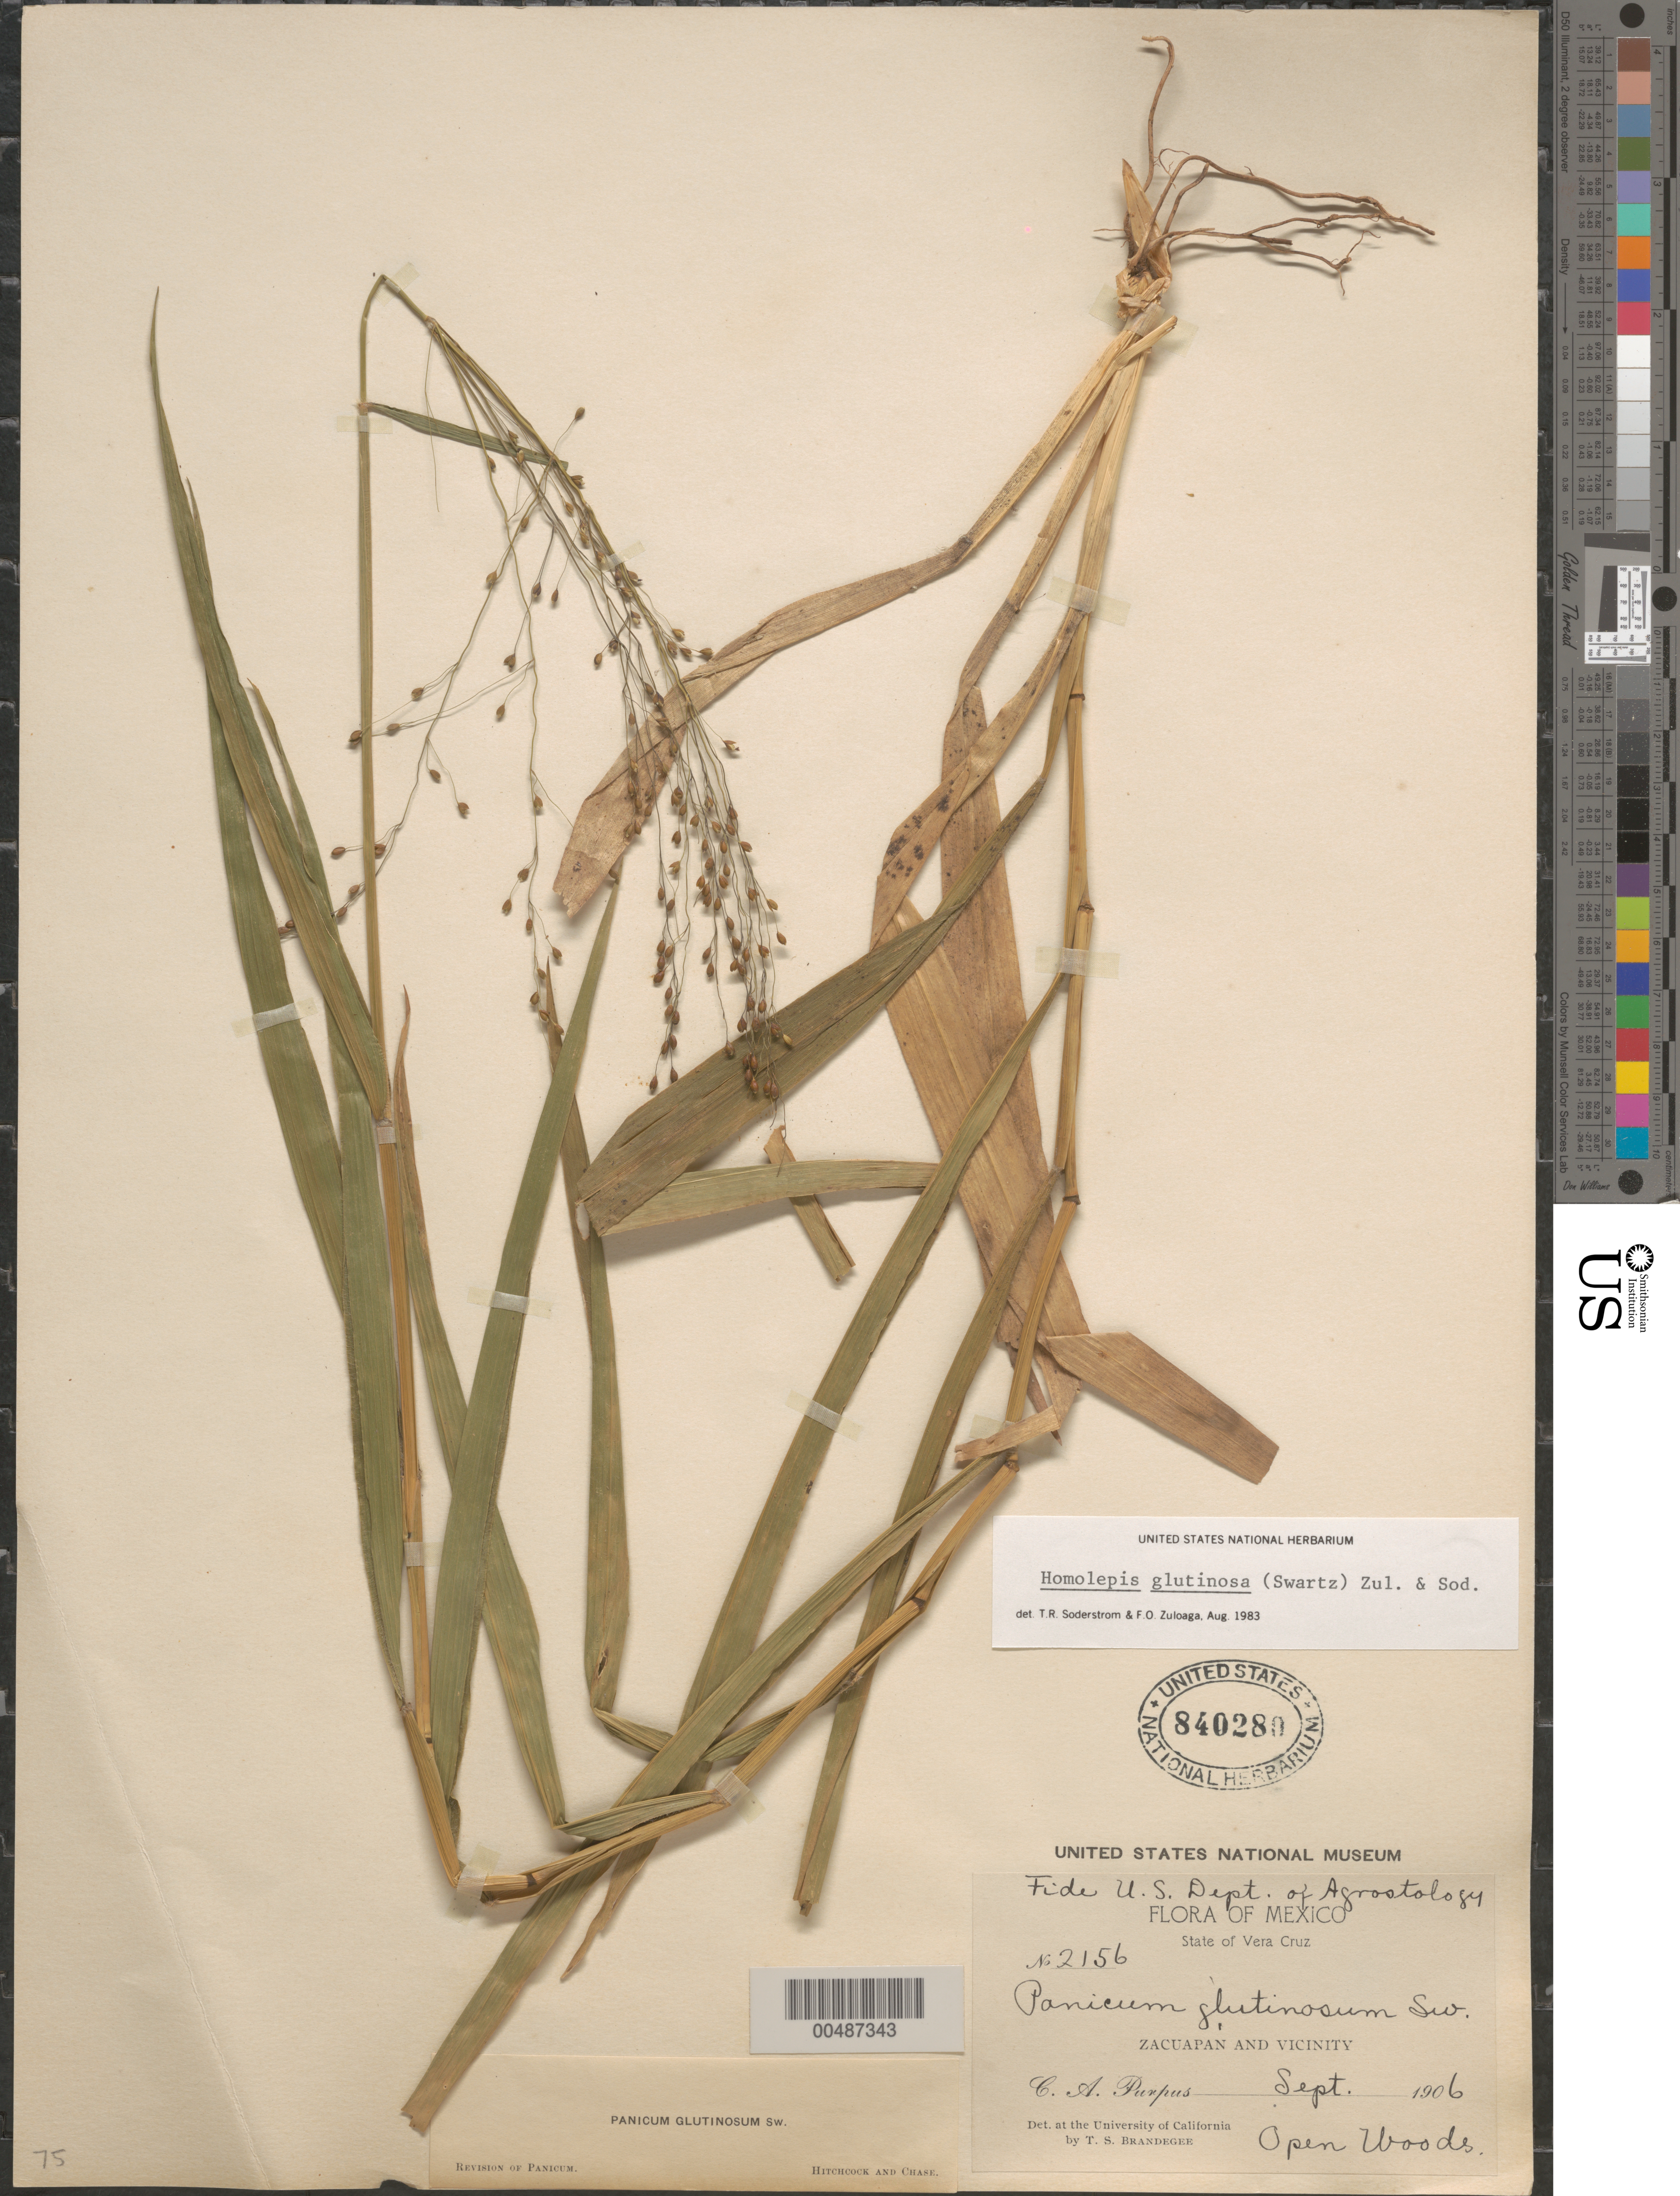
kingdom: Plantae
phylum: Tracheophyta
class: Liliopsida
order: Poales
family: Poaceae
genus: Homolepis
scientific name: Homolepis glutinosa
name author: (Sw.) Zuloaga & Soderstr.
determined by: Soderstrom, T. R.; Zuloaga, F. O.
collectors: C. A. Purpus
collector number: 2156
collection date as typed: Sep 1906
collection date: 1906-09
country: Mexico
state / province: Veracruz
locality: Zacuapan & vicinity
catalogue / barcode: US 840280